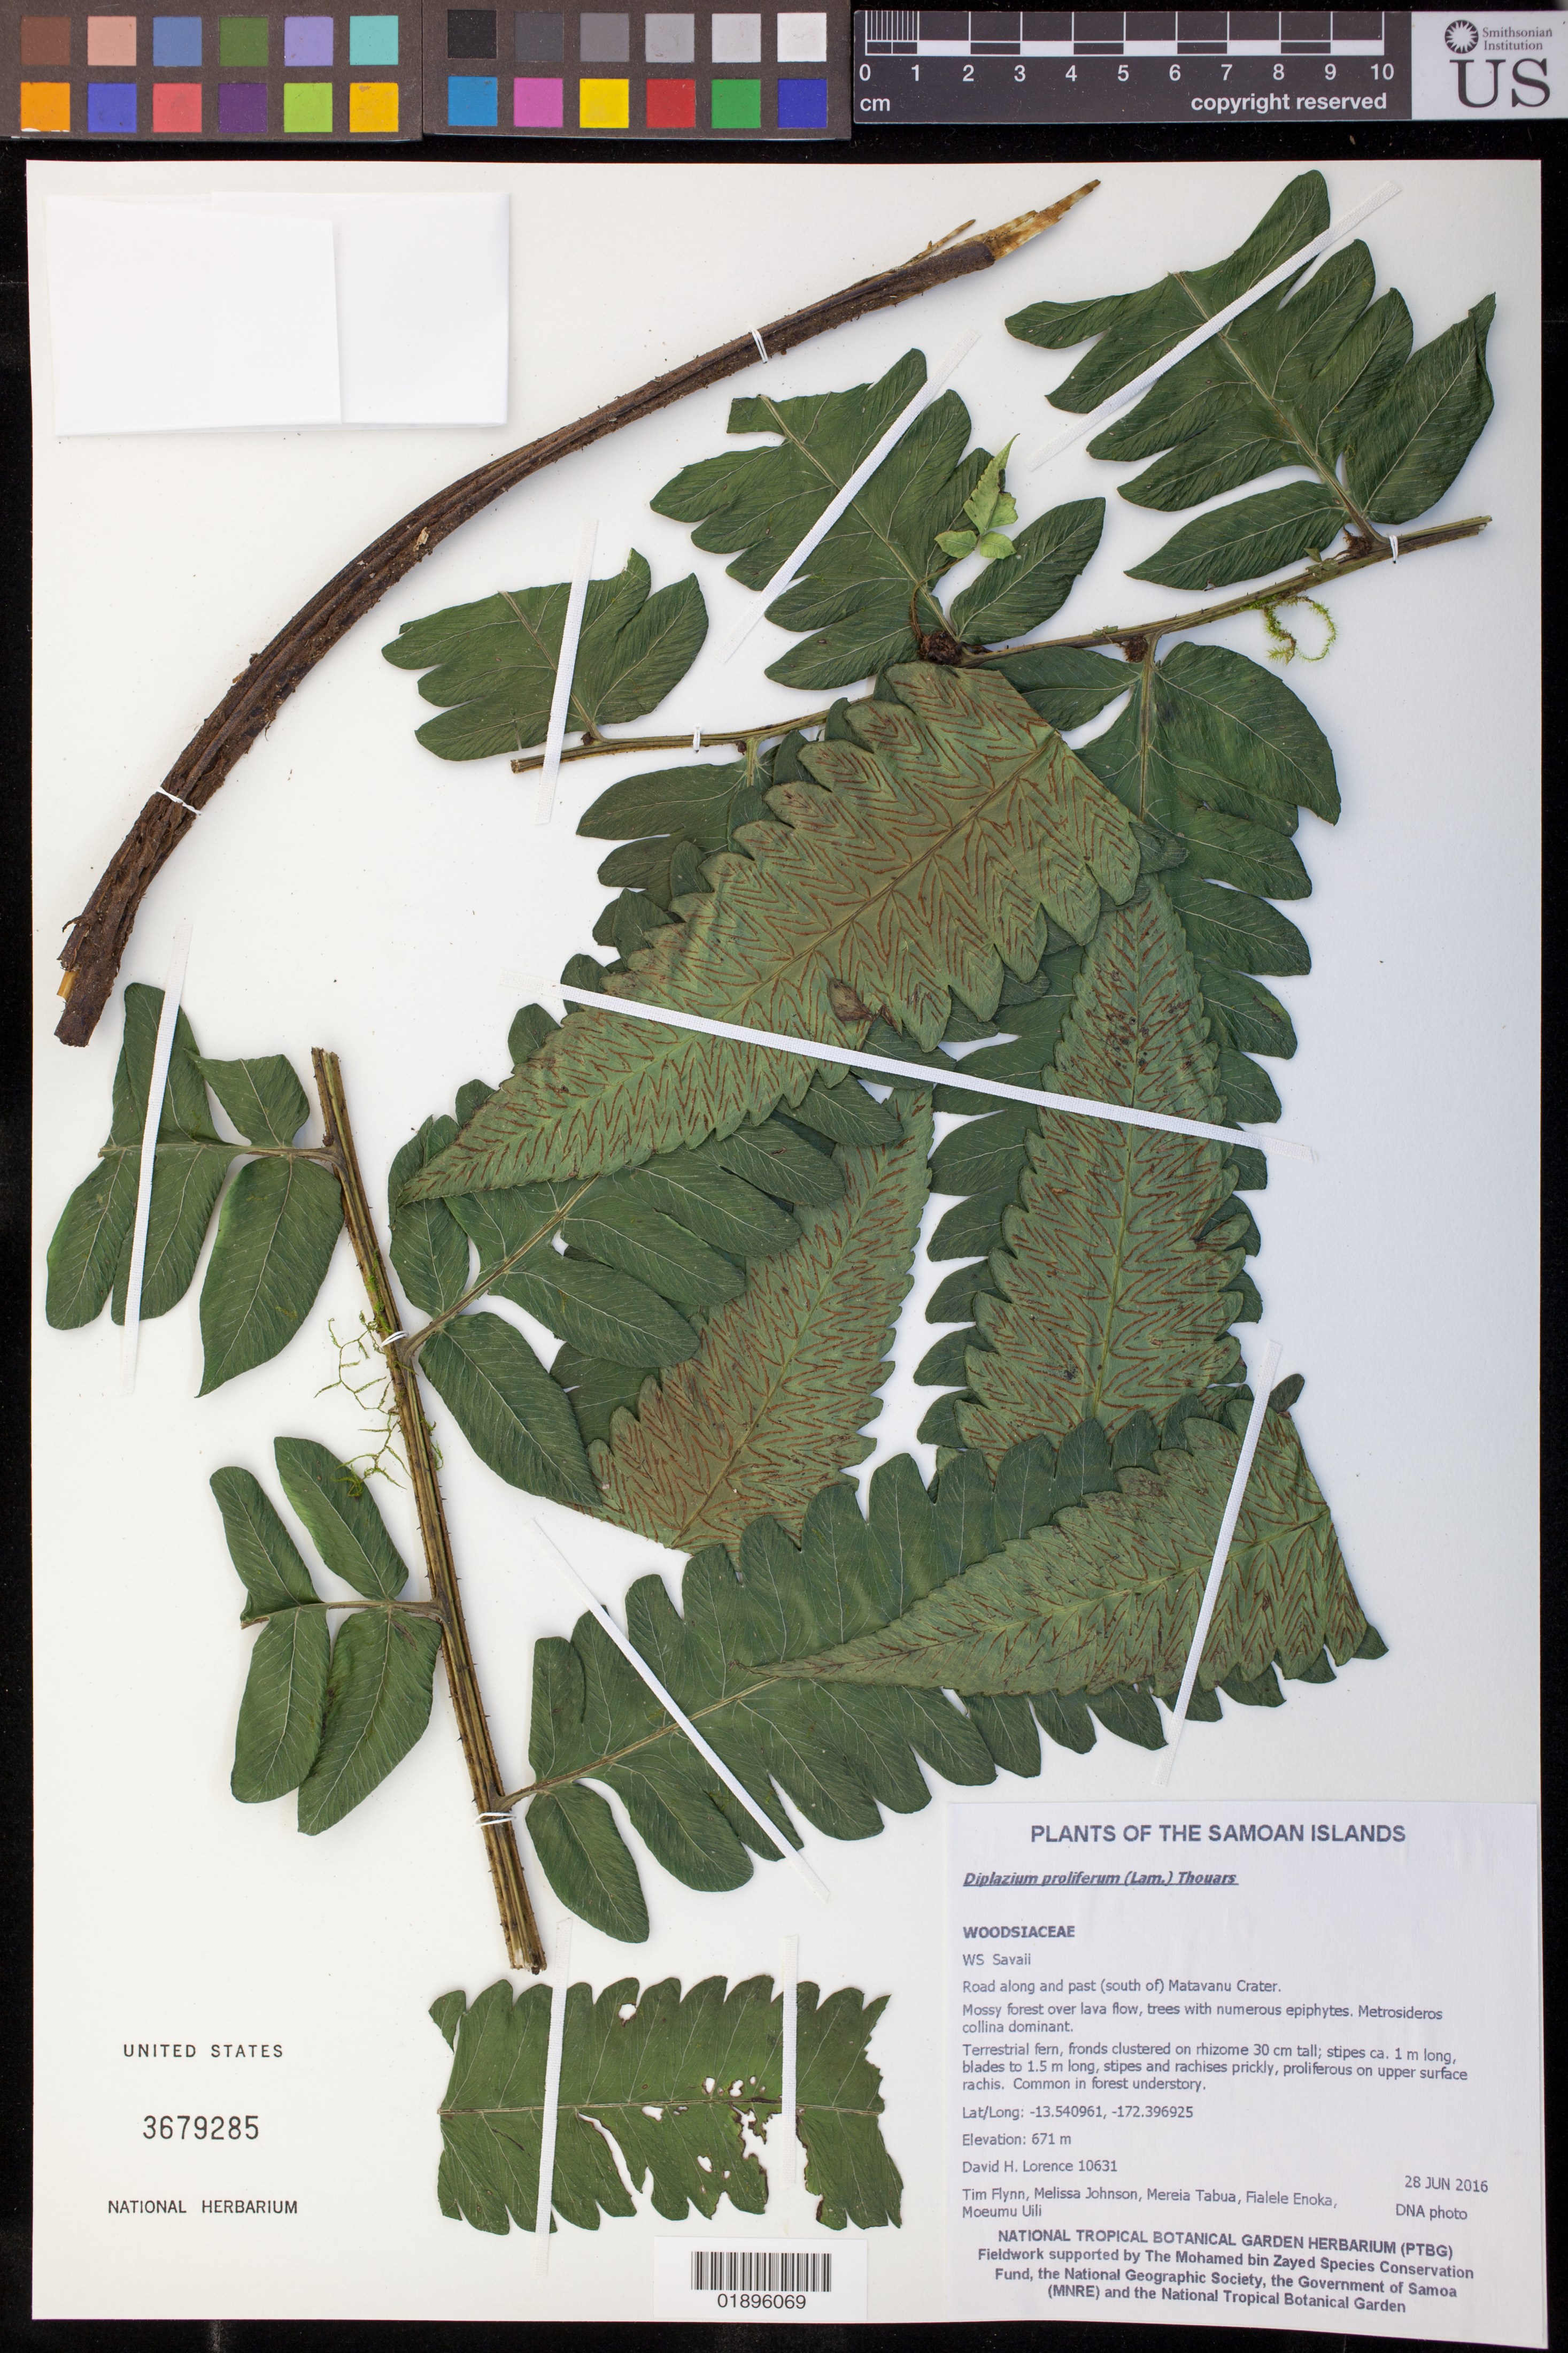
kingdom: Plantae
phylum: Tracheophyta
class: Polypodiopsida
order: Polypodiales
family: Athyriaceae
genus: Diplazium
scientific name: Diplazium proliferum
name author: (Lam.) Thouars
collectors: D. Lorence, T. W. Flynn, M. Johnson, M. Tabua, F. Enoka & M. Uili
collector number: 10631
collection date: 2016-06-28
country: Samoa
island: Savai'i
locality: Road along and past (south of) Matavanu Crater.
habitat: Mossy forest over lava flow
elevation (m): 671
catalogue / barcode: US 3679285